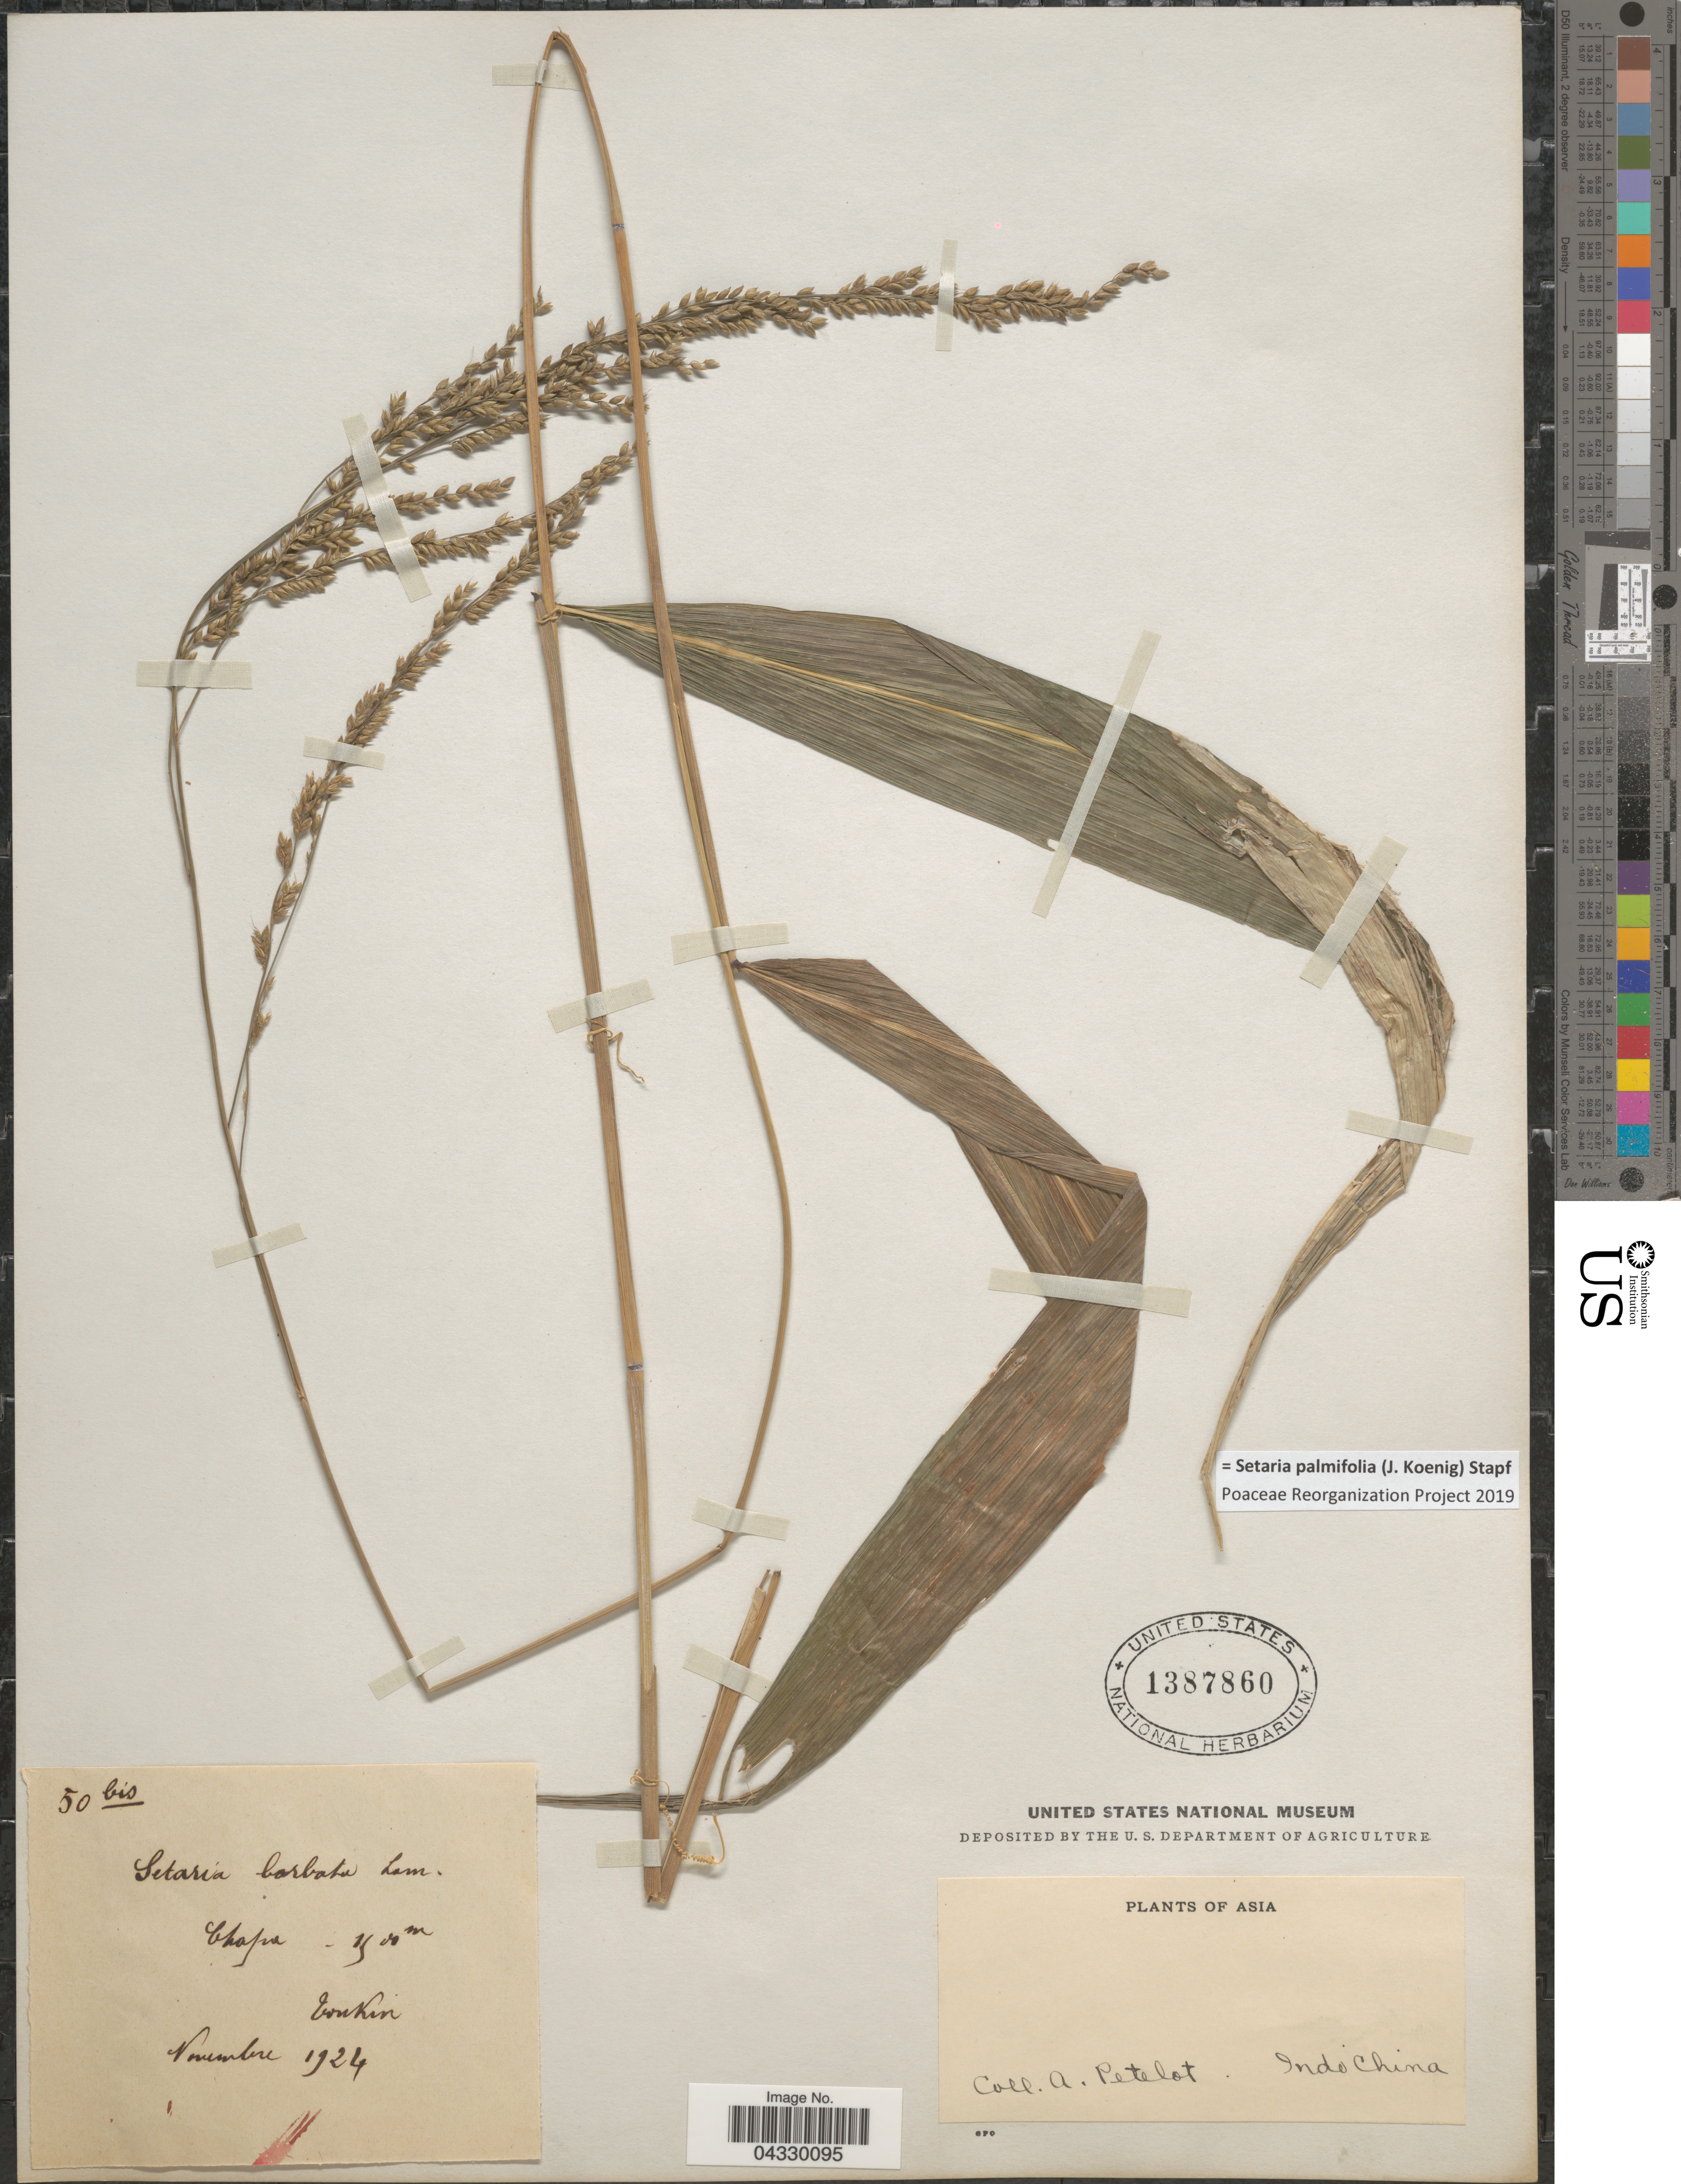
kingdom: Plantae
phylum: Tracheophyta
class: Liliopsida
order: Poales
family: Poaceae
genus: Setaria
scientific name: Setaria palmifolia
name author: (J. Koenig) Stapf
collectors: A. Petelot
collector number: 50bis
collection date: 1924-11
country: Vietnam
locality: Chapa. Tonkin. Indo China.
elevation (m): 1500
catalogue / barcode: US 1387860